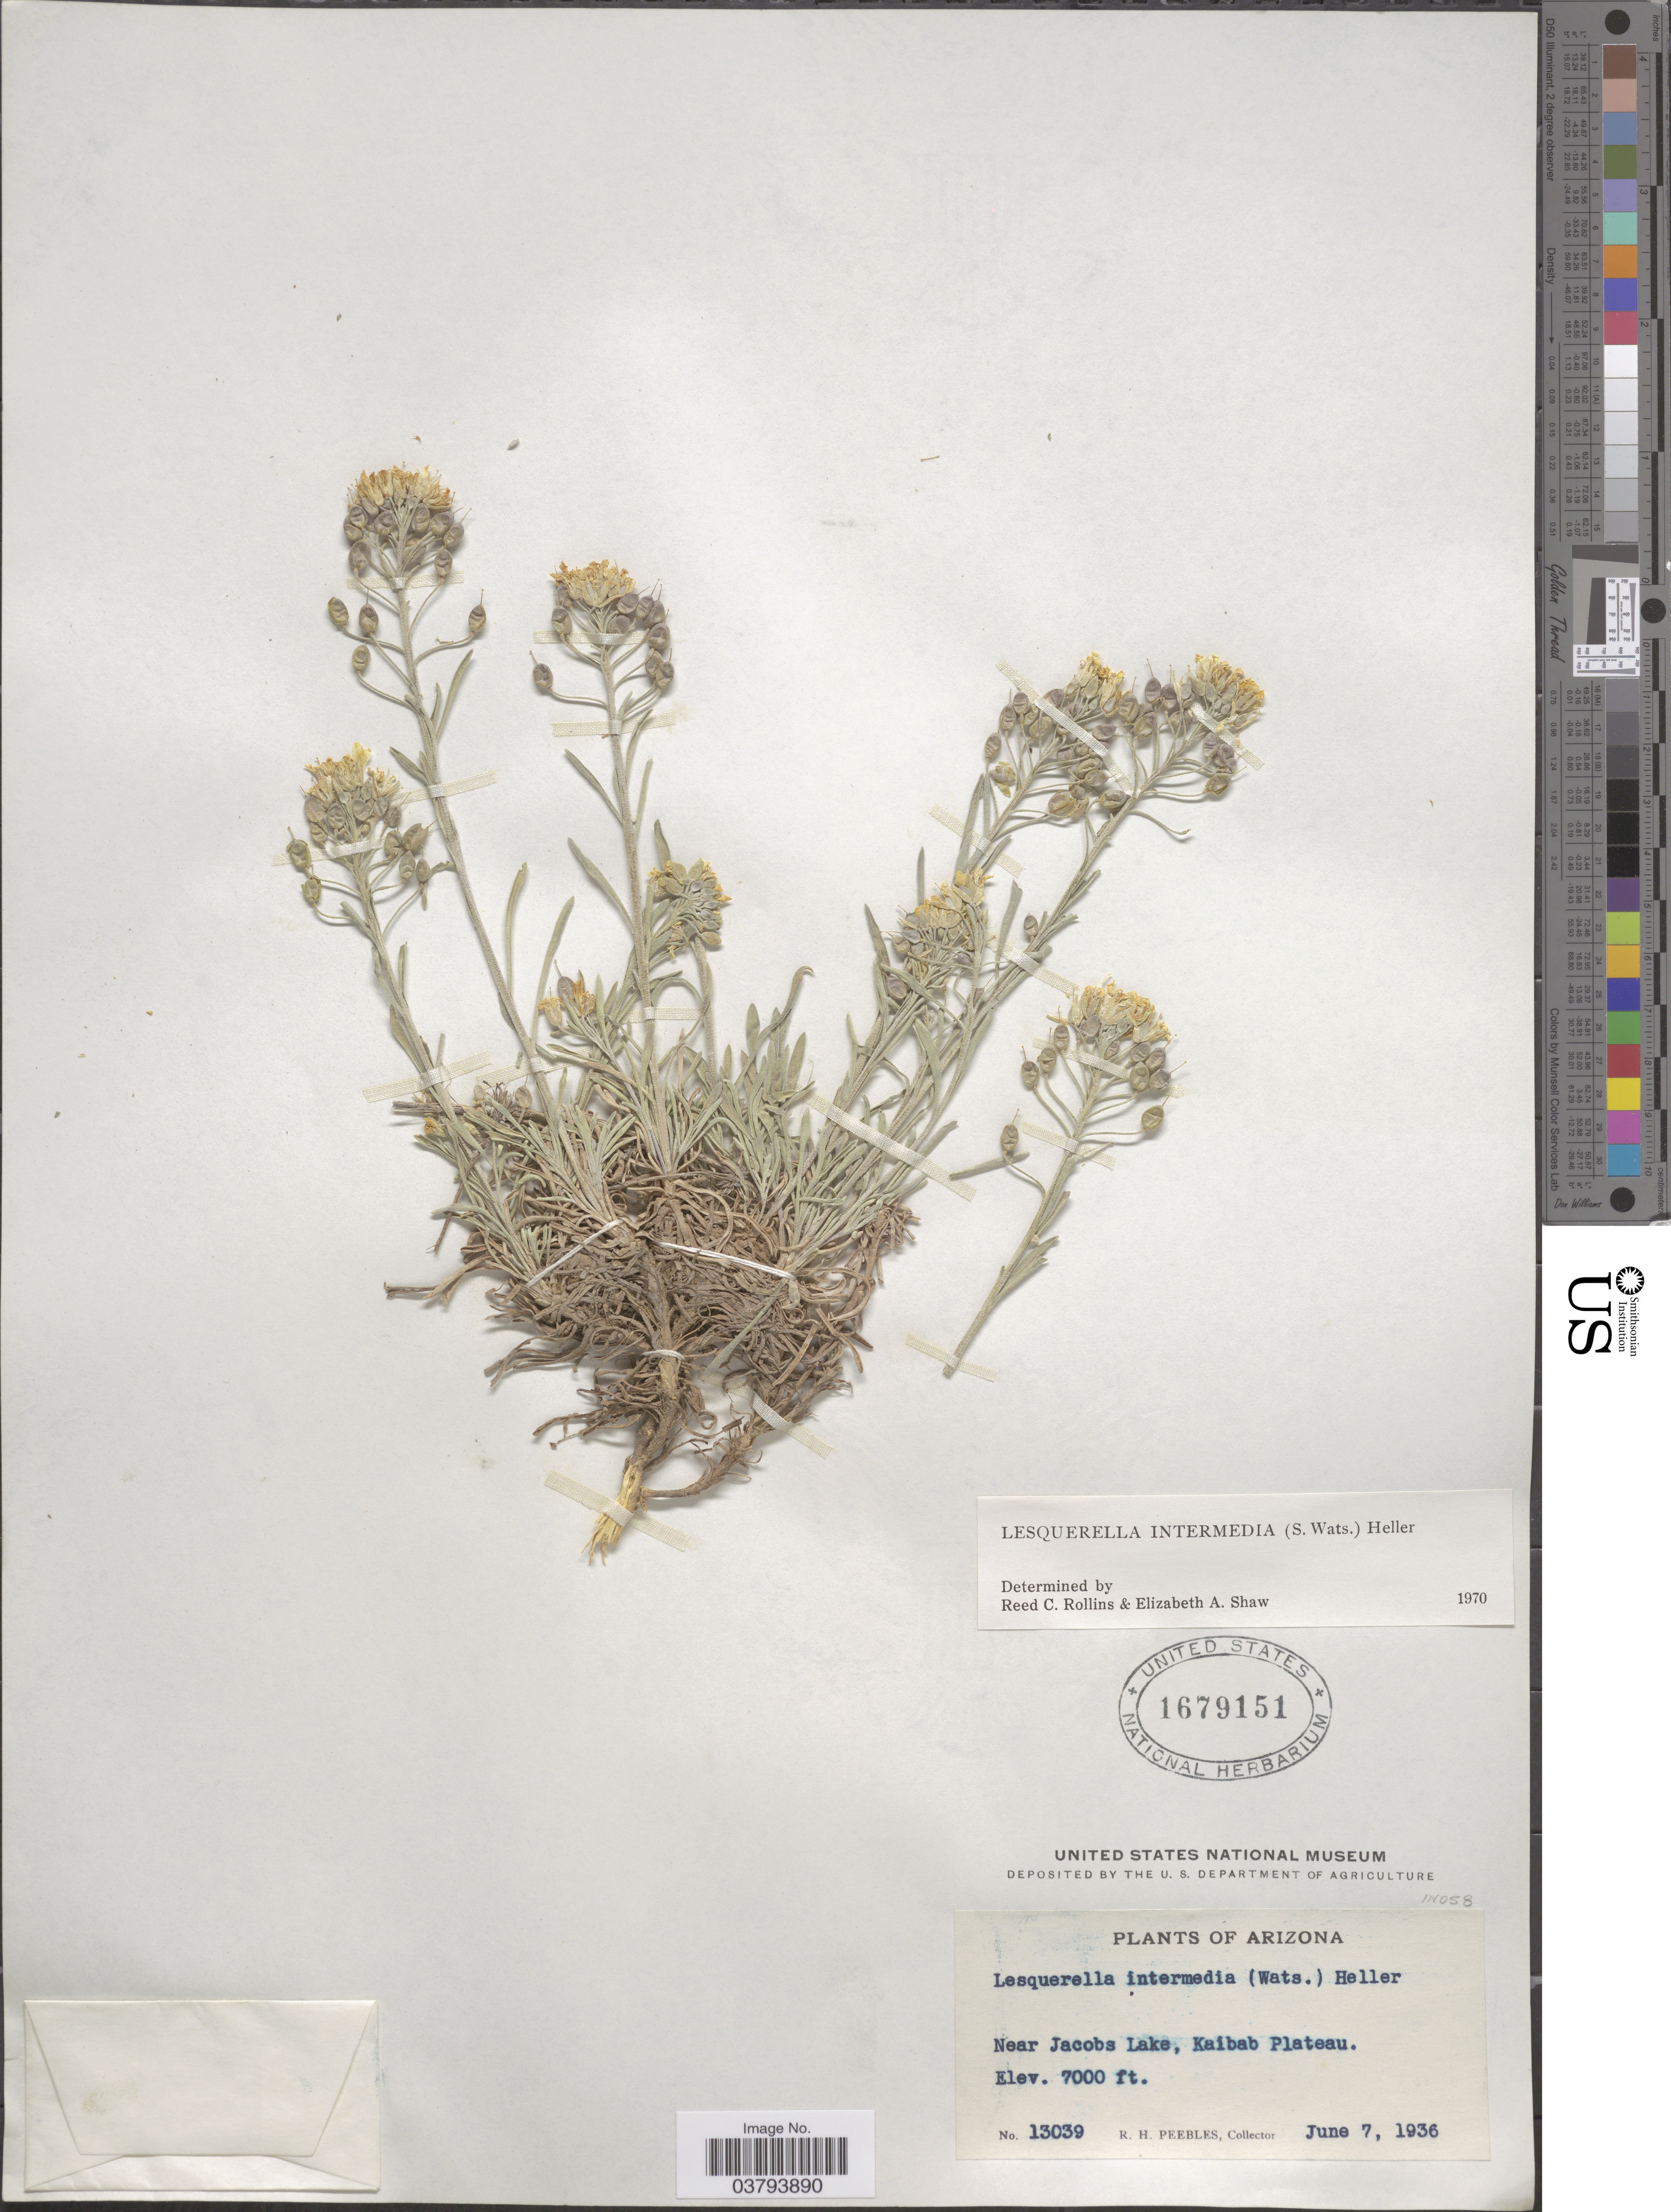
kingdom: Plantae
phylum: Tracheophyta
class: Magnoliopsida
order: Brassicales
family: Brassicaceae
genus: Lesquerella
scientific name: Lesquerella intermedia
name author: (S. Watson) A. Heller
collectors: R. H. Peebles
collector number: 13039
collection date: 1936-06-07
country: United States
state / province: Arizona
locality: Near Jacobs Lake, Kaibab Plateau.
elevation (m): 2134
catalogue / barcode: US 1679151